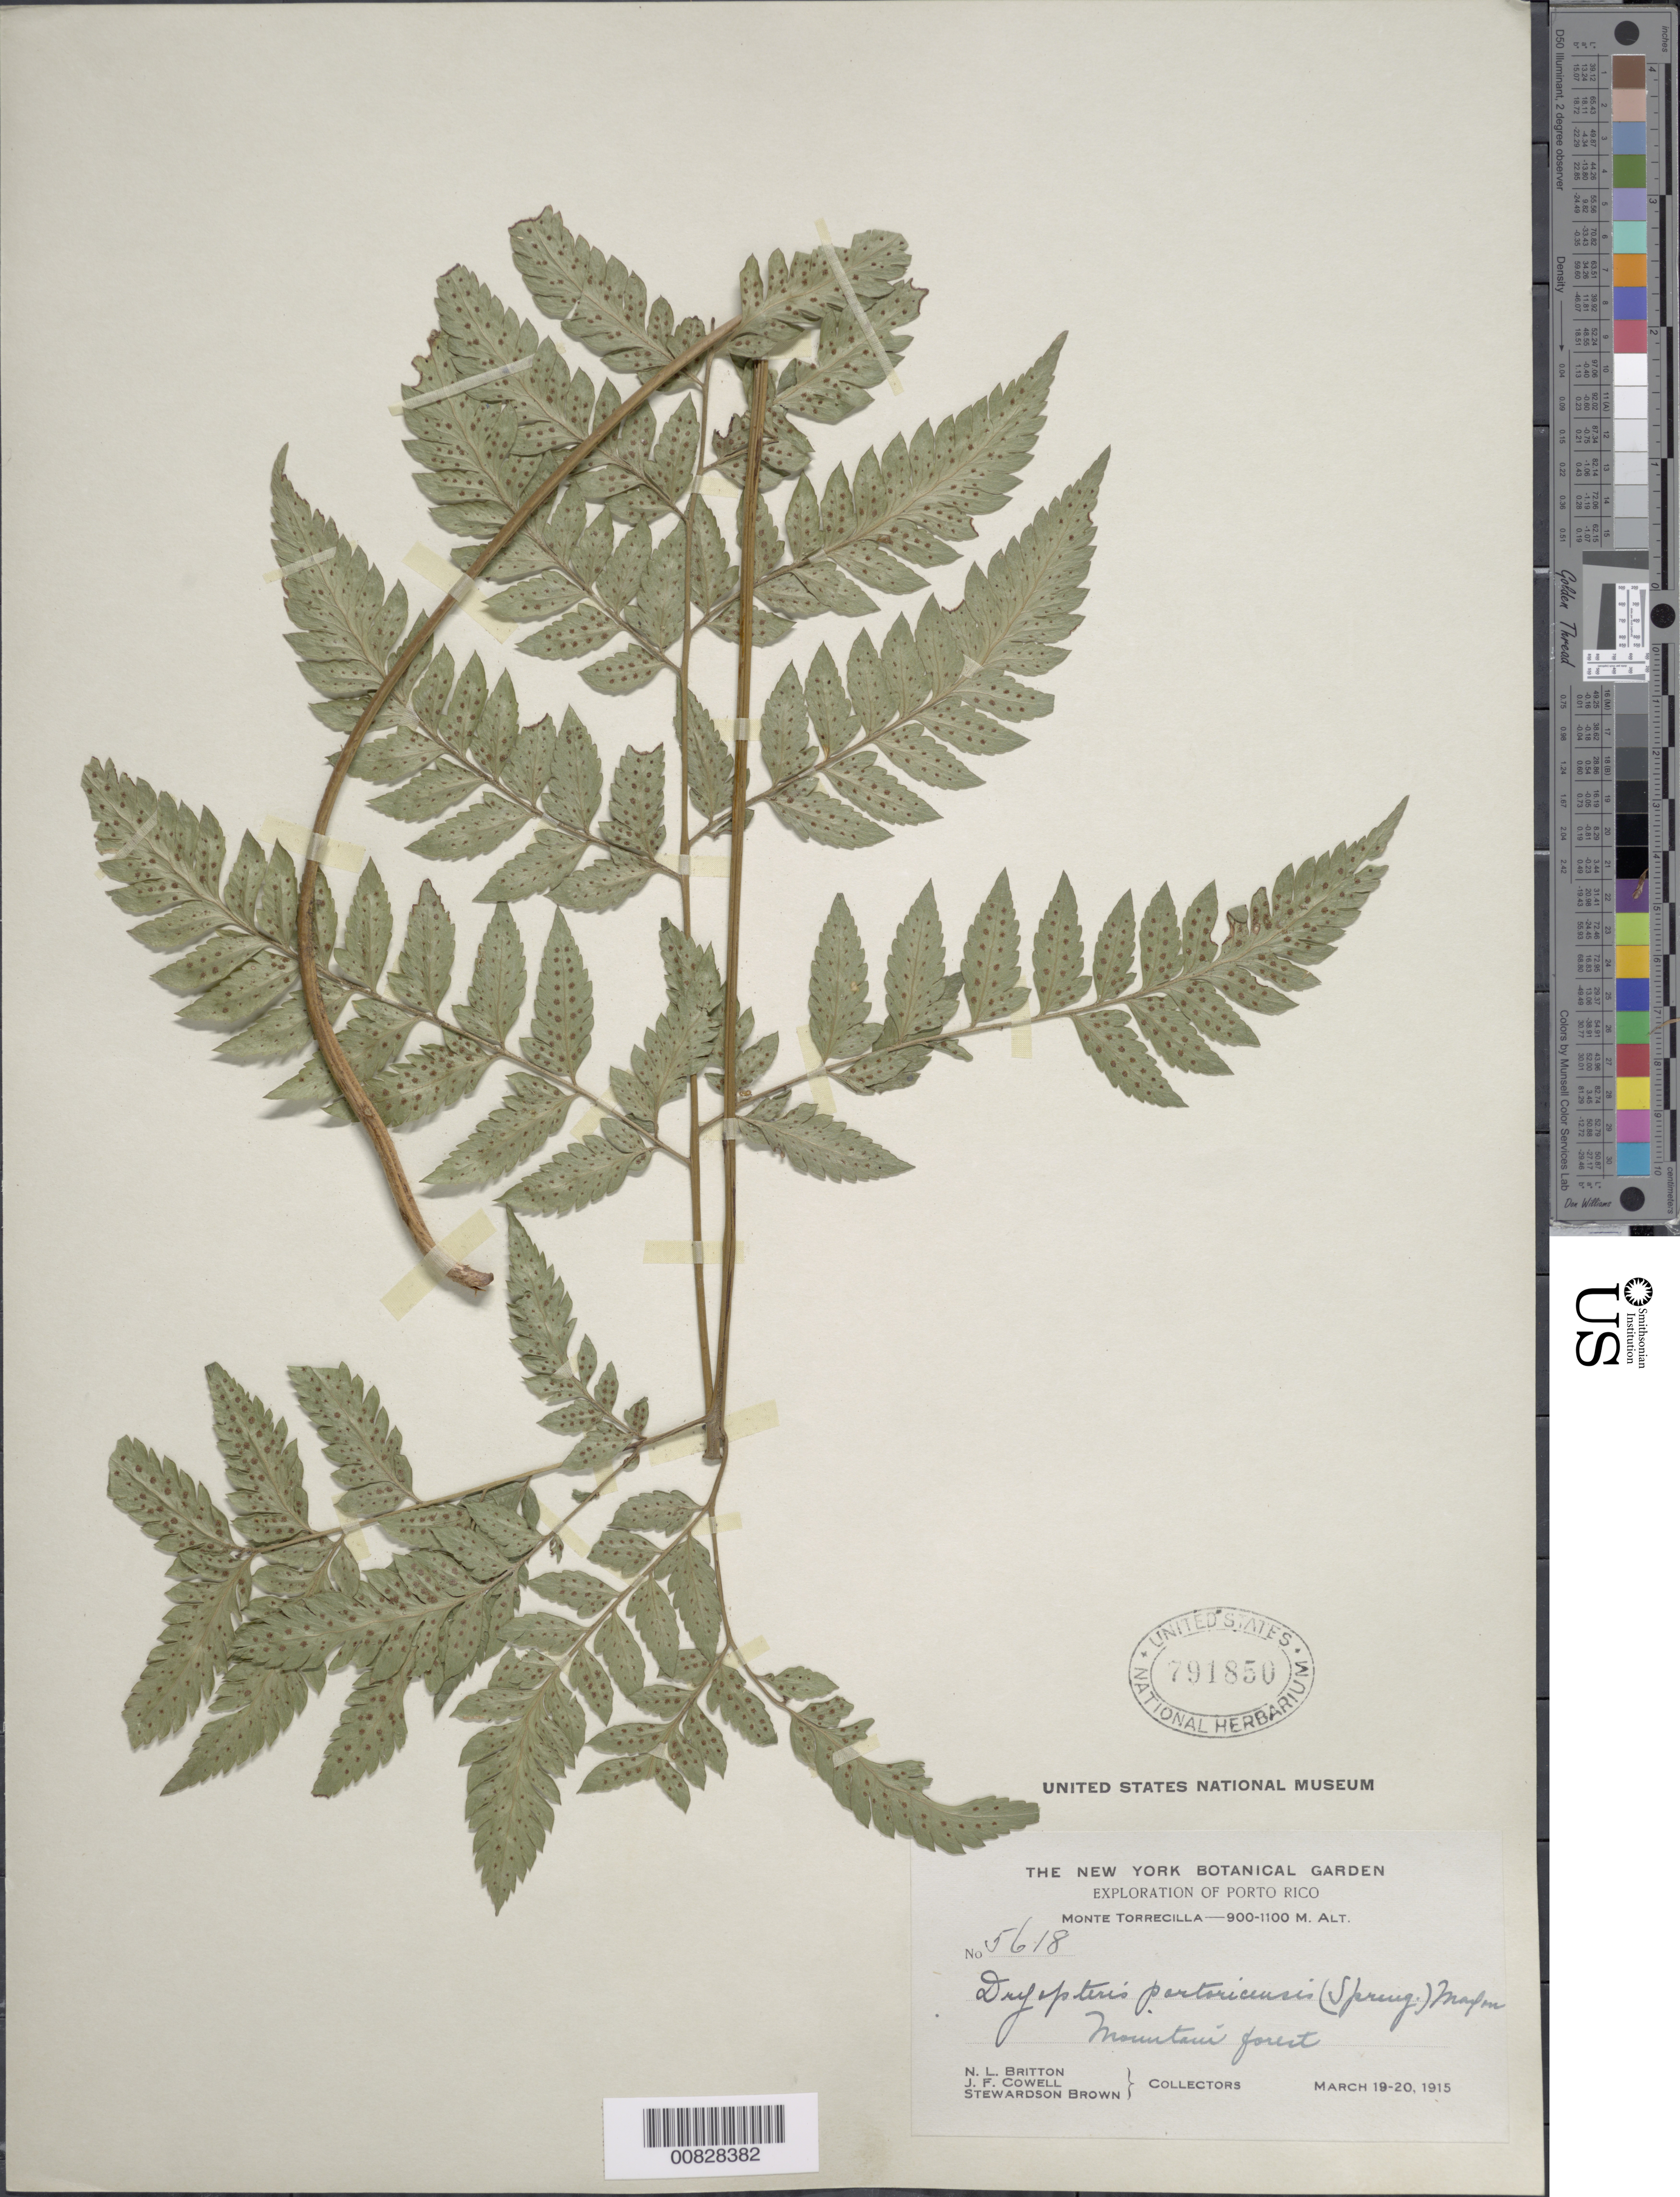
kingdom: Plantae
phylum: Tracheophyta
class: Polypodiopsida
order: Polypodiales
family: Dryopteridaceae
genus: Polystichopsis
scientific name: Polystichopsis chaerophylloides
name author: (Poir.) C.V. Morton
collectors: N. Britton, J. F. Cowell & S. Brown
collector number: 5618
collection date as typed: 19 Mar 1915 to 20 Mar 1915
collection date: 1915-03-19/1915-03-20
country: Puerto Rico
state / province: Barranquitas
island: Puerto Rico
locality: Monte Torrecilla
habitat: Mountain forest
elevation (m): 900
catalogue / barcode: US 791850